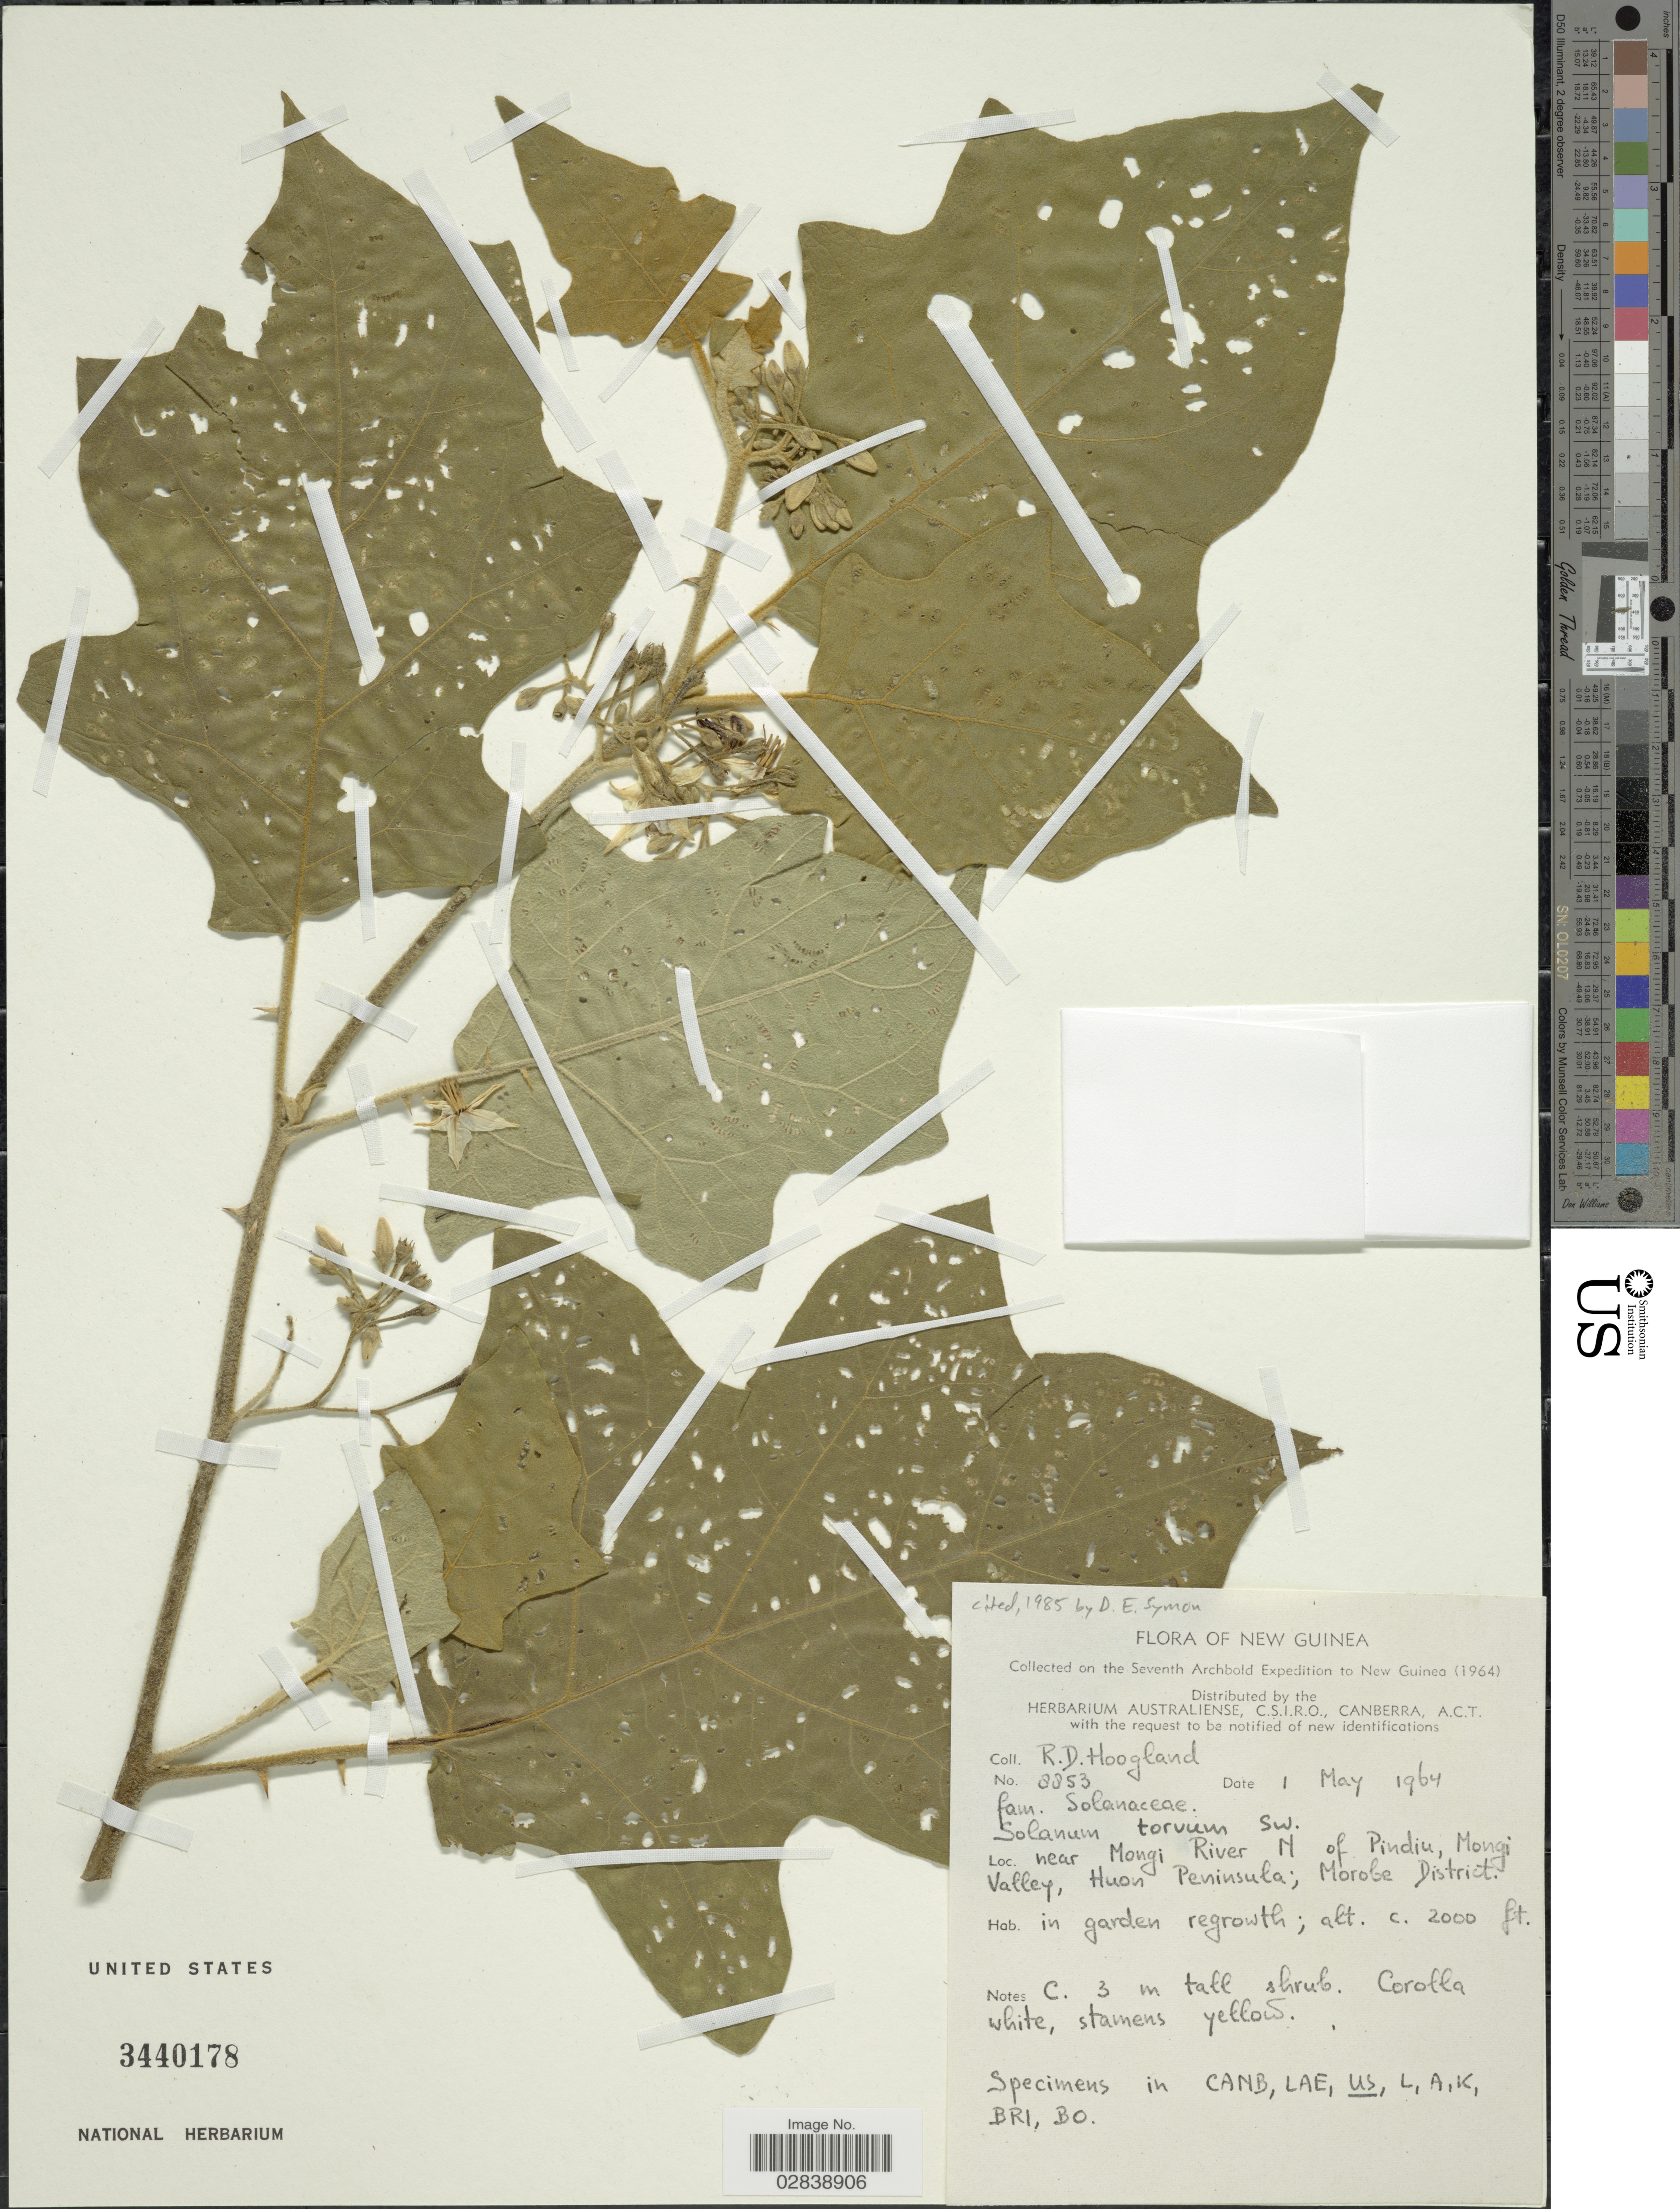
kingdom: Plantae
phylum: Tracheophyta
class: Magnoliopsida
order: Solanales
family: Solanaceae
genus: Solanum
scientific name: Solanum torvum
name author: Sw.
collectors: R. D. Hoogland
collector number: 8853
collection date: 1964-05-01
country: Papua New Guinea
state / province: Morobe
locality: New Guinea, near Mongi River N of Pindiu, Mongi Valley, Huon Peninsula; Morobe District.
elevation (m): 610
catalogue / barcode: US 3440178